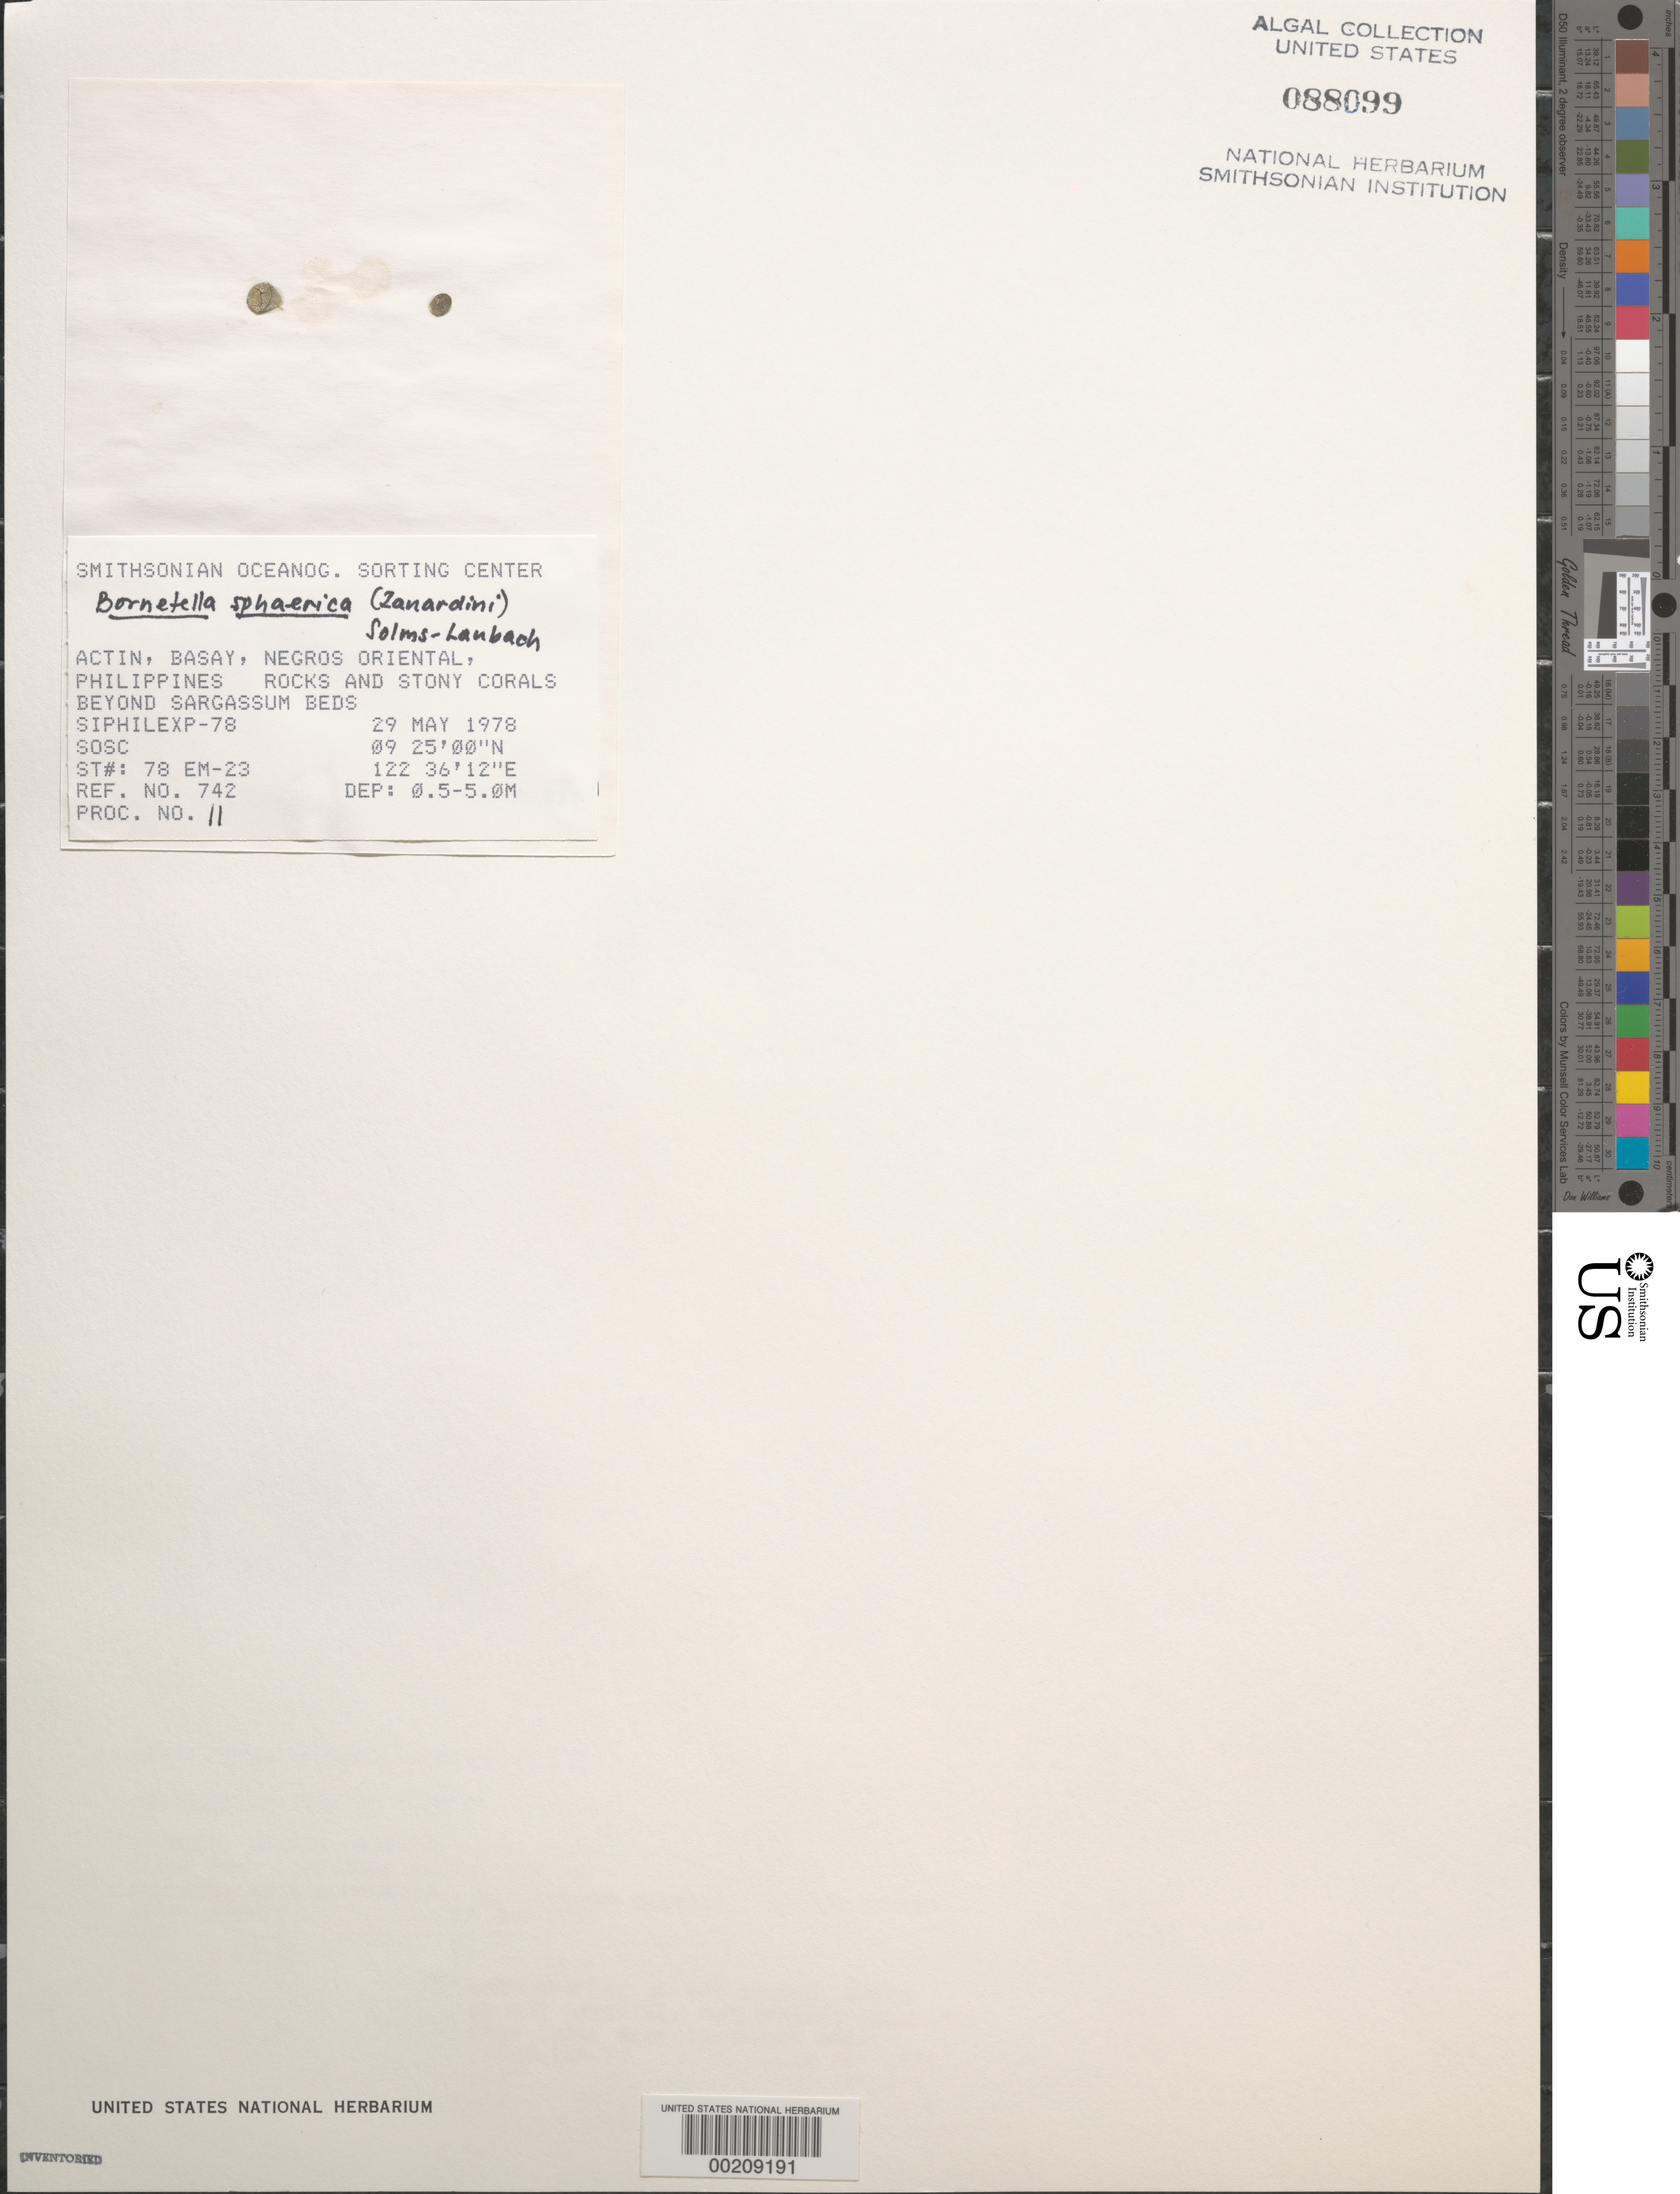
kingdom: Plantae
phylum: Chlorophyta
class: Ulvophyceae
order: Dasycladales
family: Dasycladaceae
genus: Bornetella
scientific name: Bornetella sphaerica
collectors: SOSC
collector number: Station 78 Em-23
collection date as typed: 29 May 1978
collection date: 1978-05-29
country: Philippines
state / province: Central Visayas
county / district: Negros Oriental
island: Negros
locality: Actin, Basay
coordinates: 09 25'00"N, 122 36'12"E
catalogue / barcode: US 88099